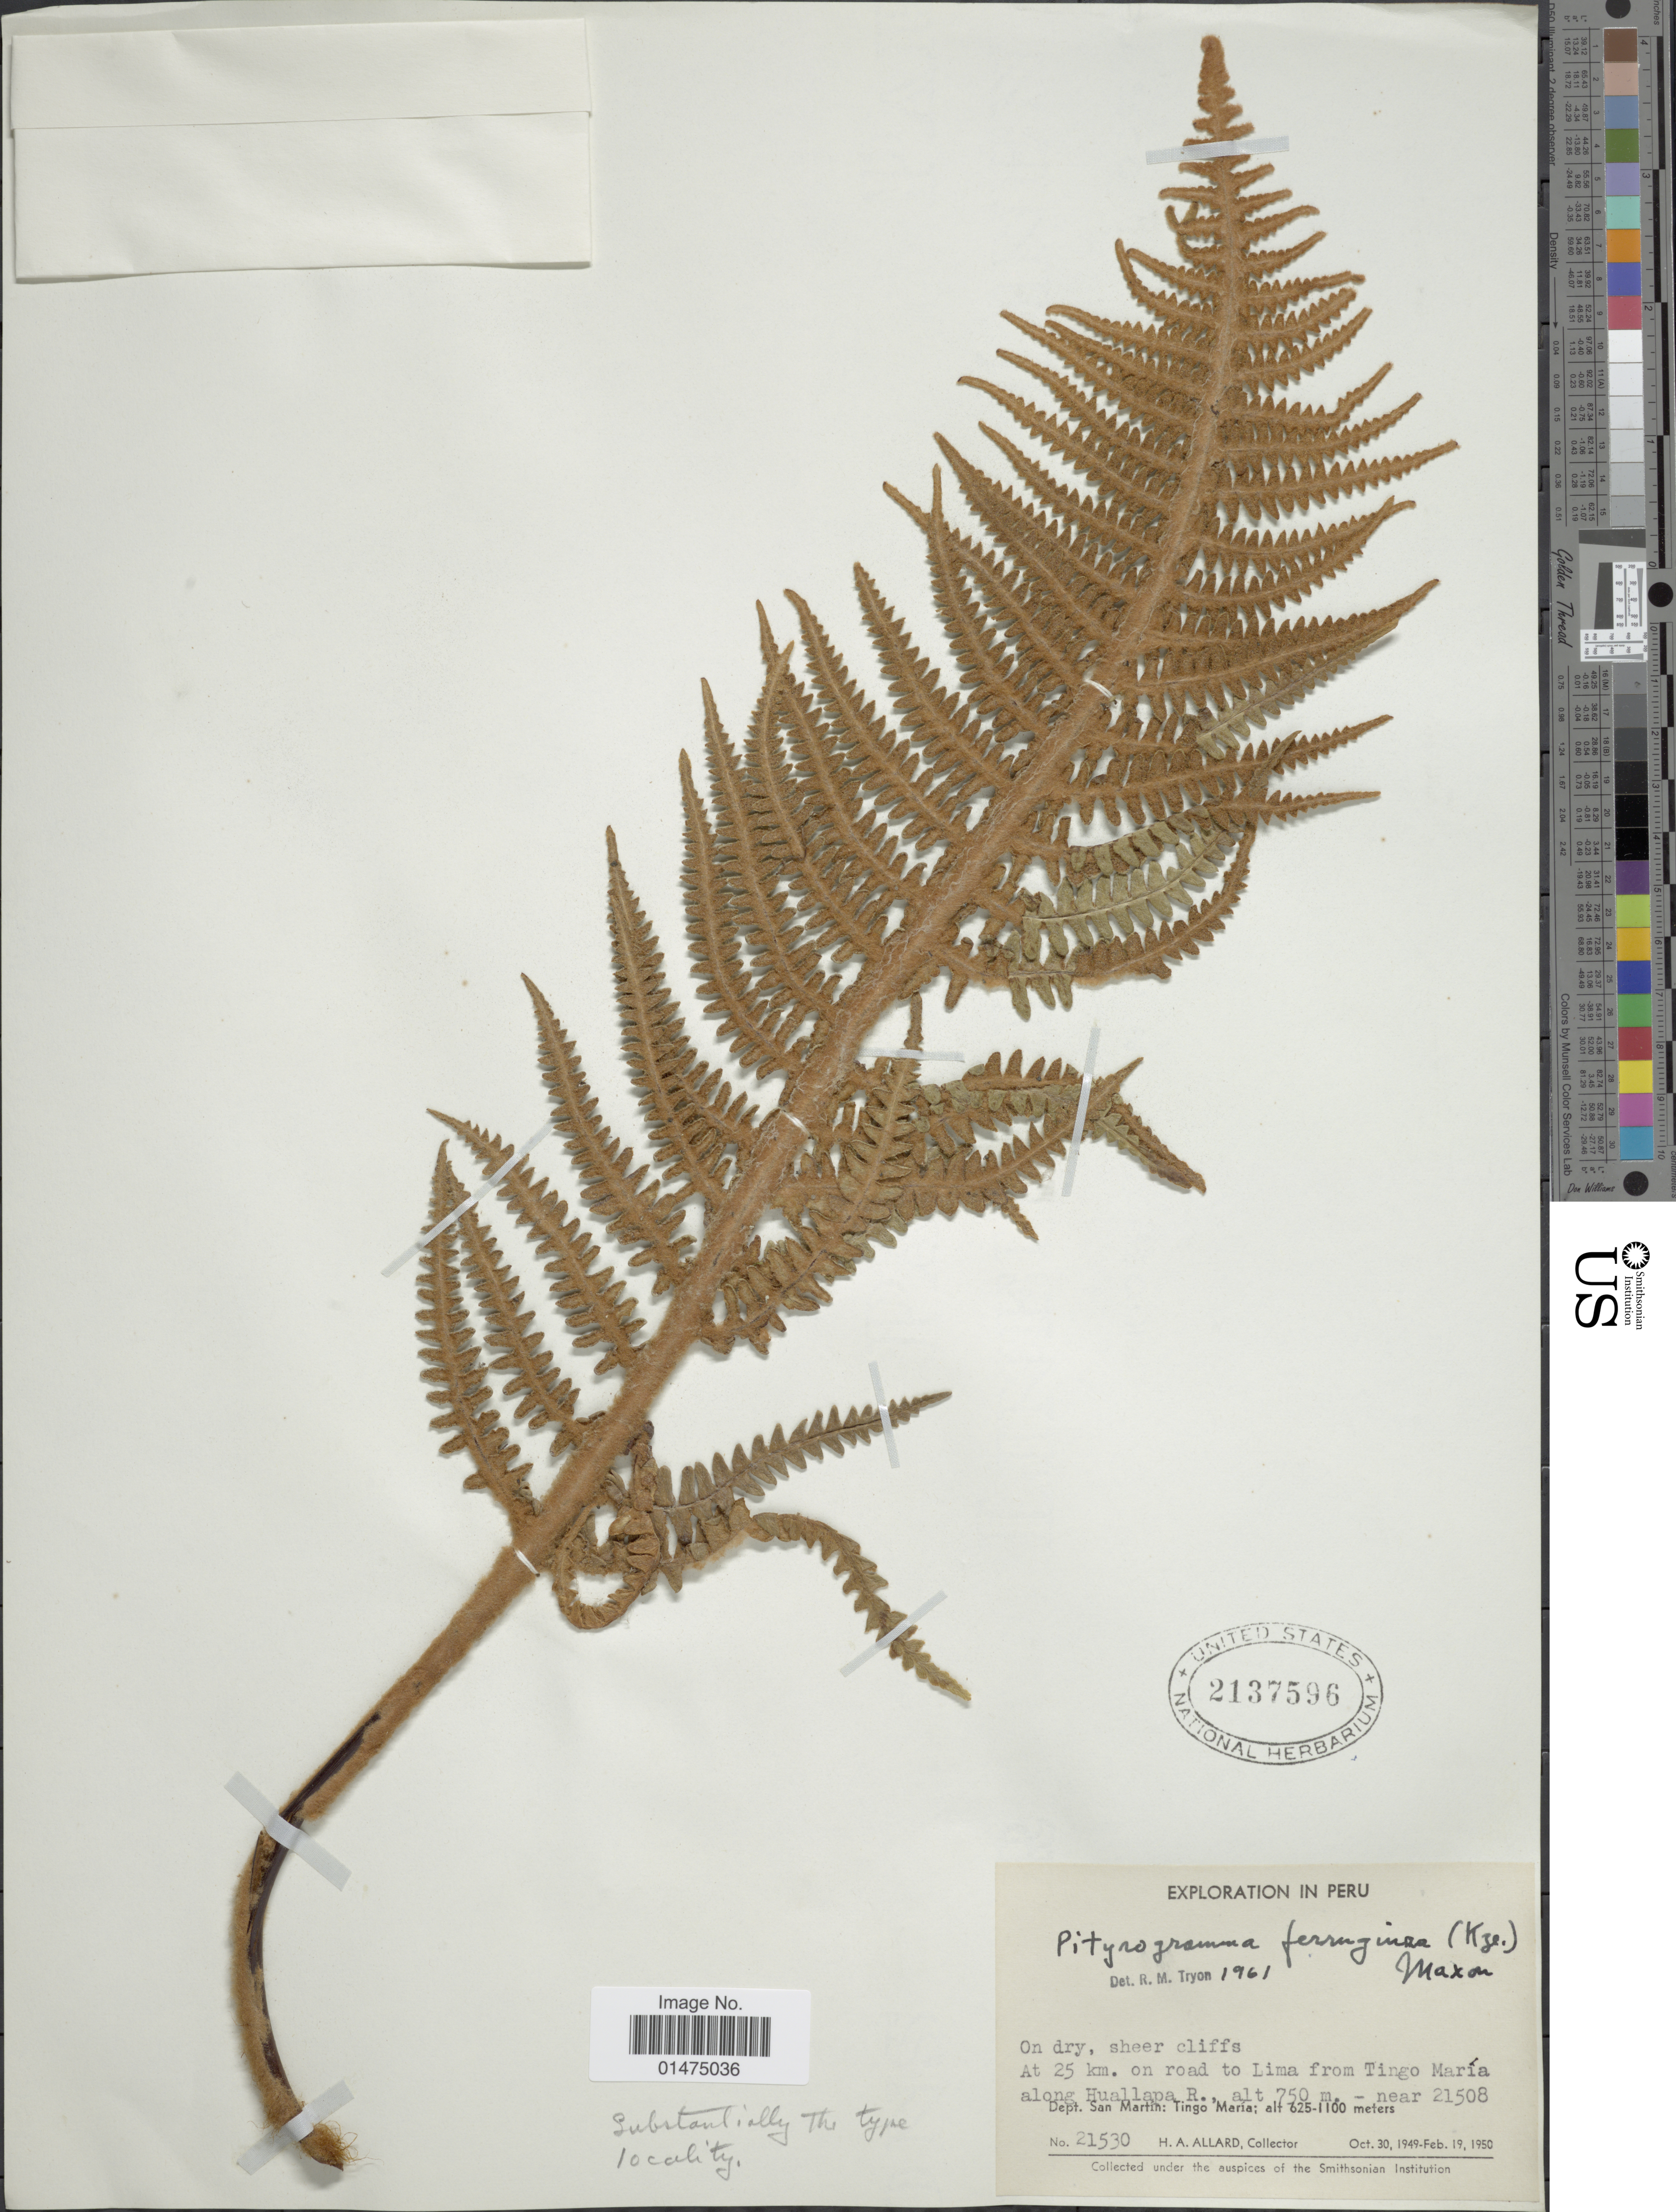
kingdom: Plantae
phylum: Tracheophyta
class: Polypodiopsida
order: Polypodiales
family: Pteridaceae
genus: Pityrogramma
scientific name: Pityrogramma ferruginea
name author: (Kunze) Maxon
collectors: H. A. Allard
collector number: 21530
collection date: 1949-10-30/1950-02-19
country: Peru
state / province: San Martín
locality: At 25 km. on road to Lima from Tingo María along Hualla R., Dept San Martin : Tingo Maria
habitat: on dry sheer cliffs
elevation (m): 625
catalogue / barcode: US 2137596